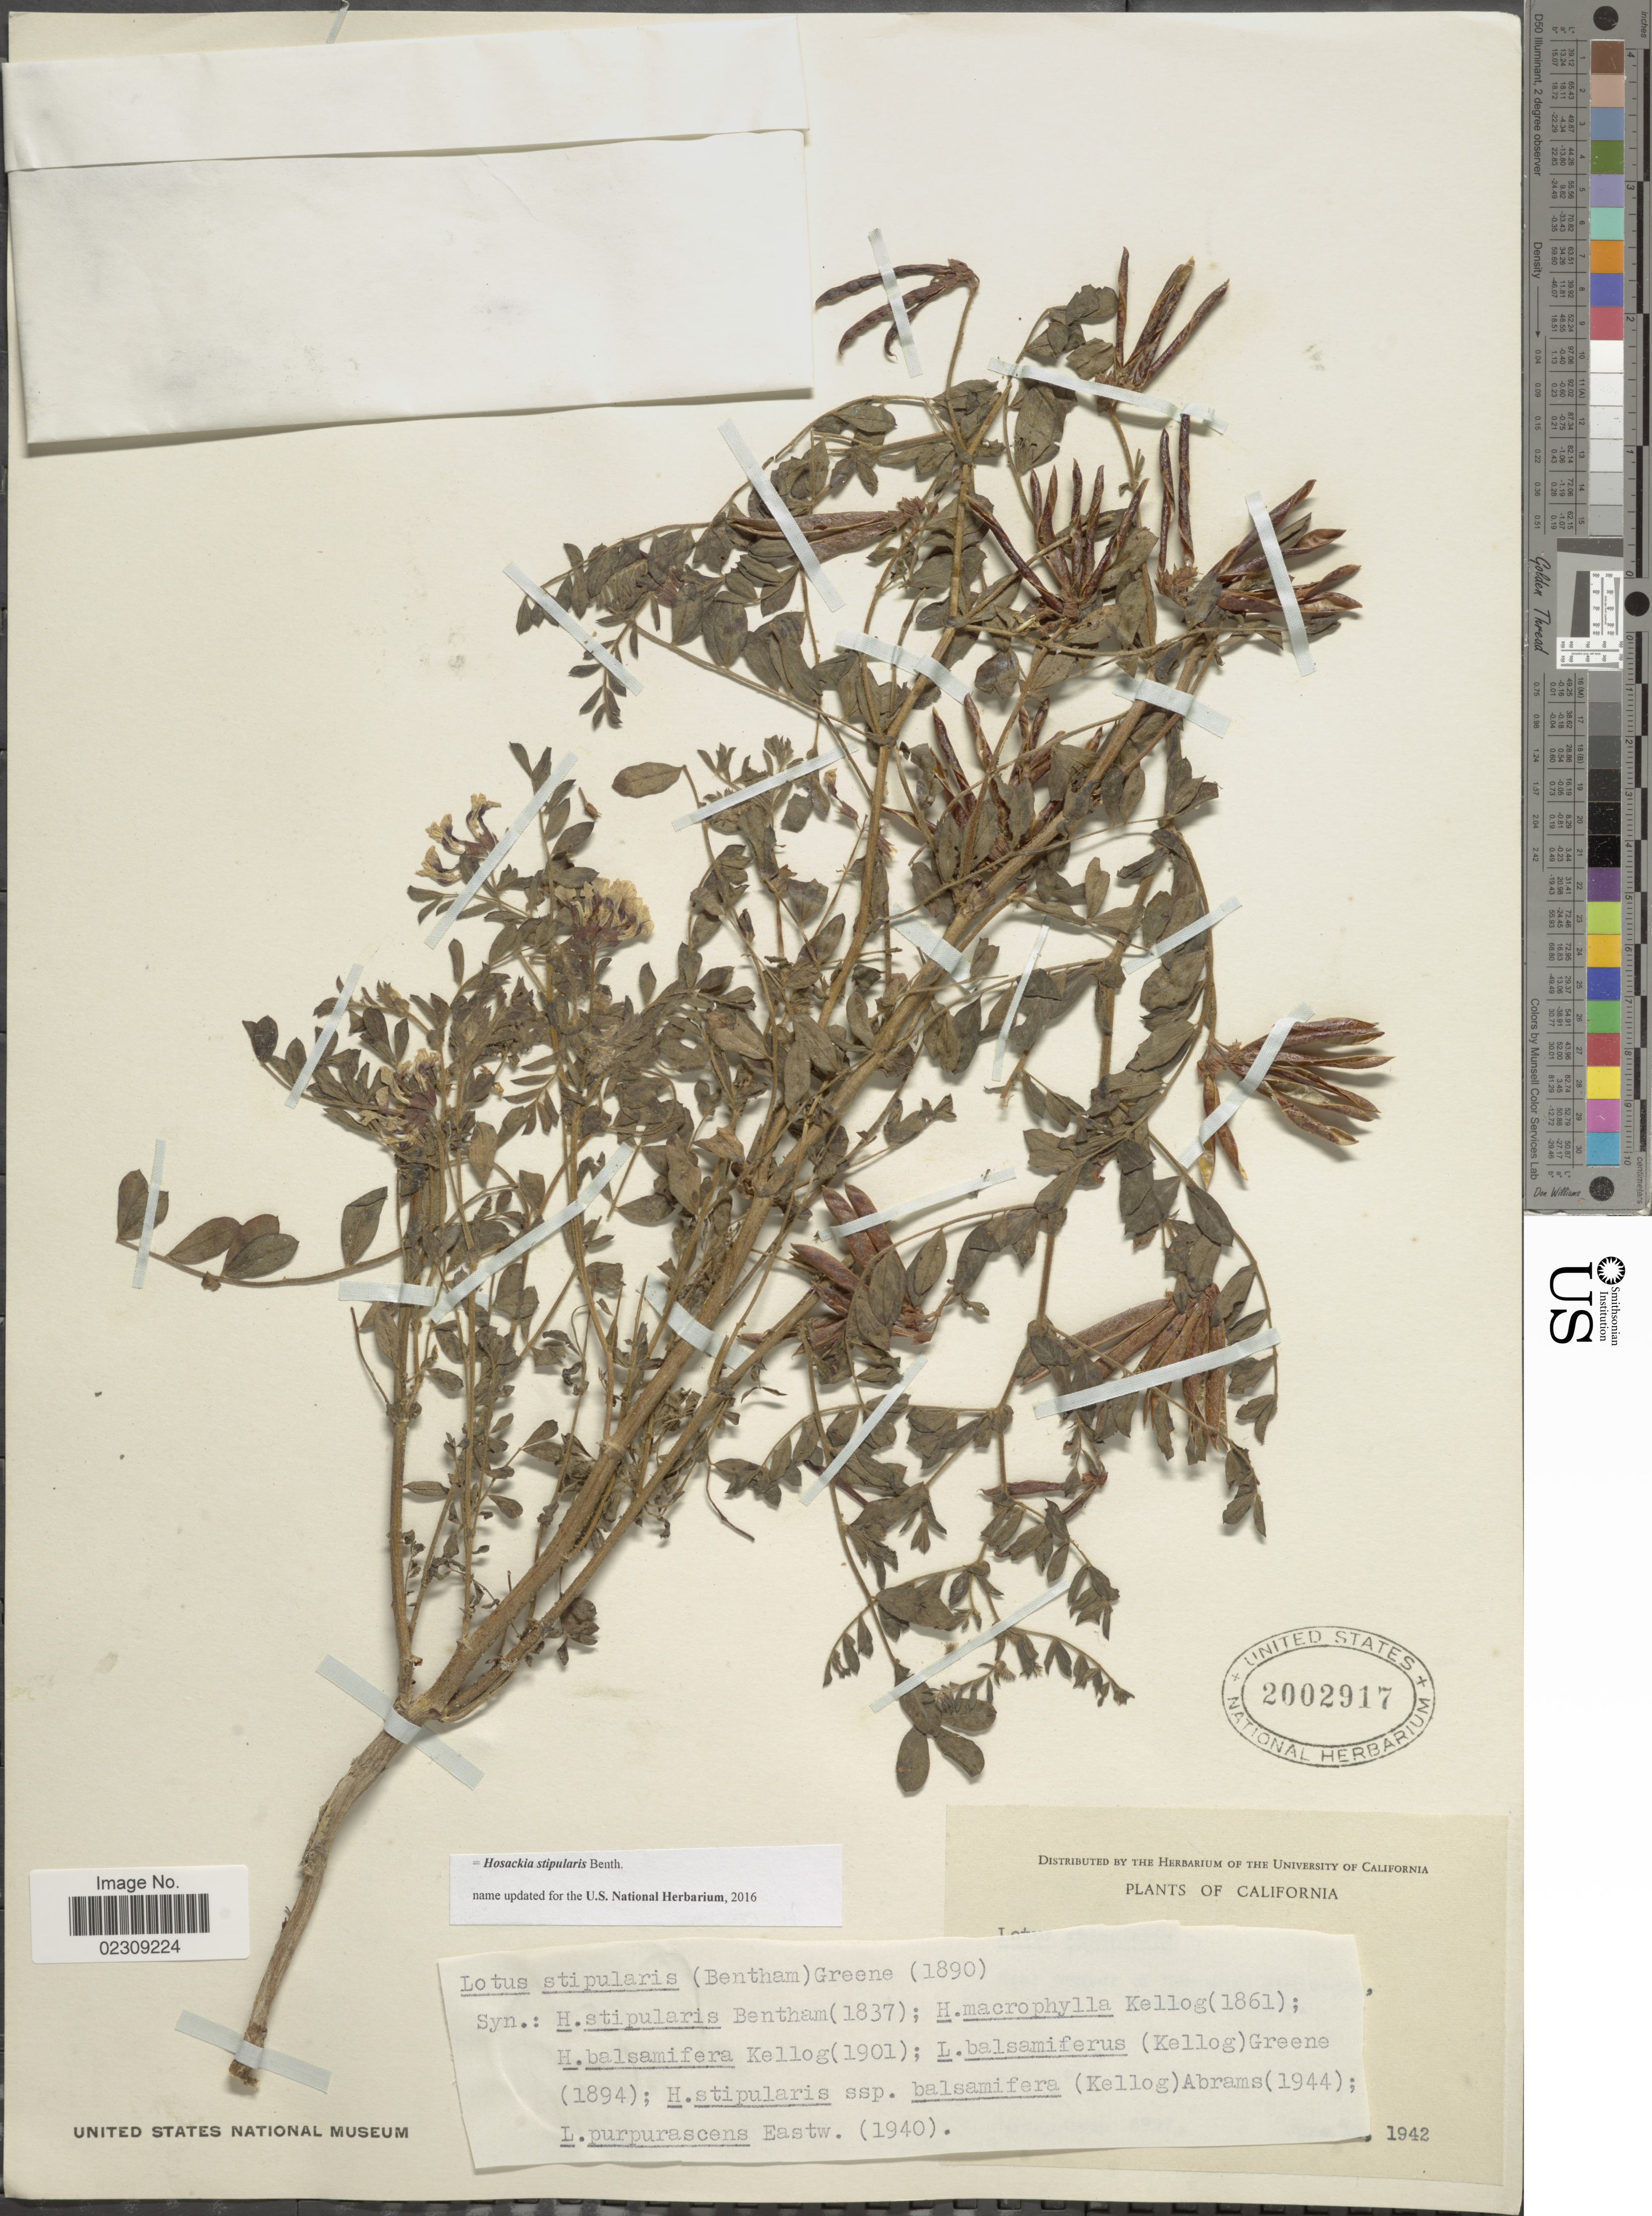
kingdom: Plantae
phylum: Tracheophyta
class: Magnoliopsida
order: Fabales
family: Fabaceae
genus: Hosackia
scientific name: Hosackia stipularis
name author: Benth.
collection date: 1942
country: United States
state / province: California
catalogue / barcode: US 2002917